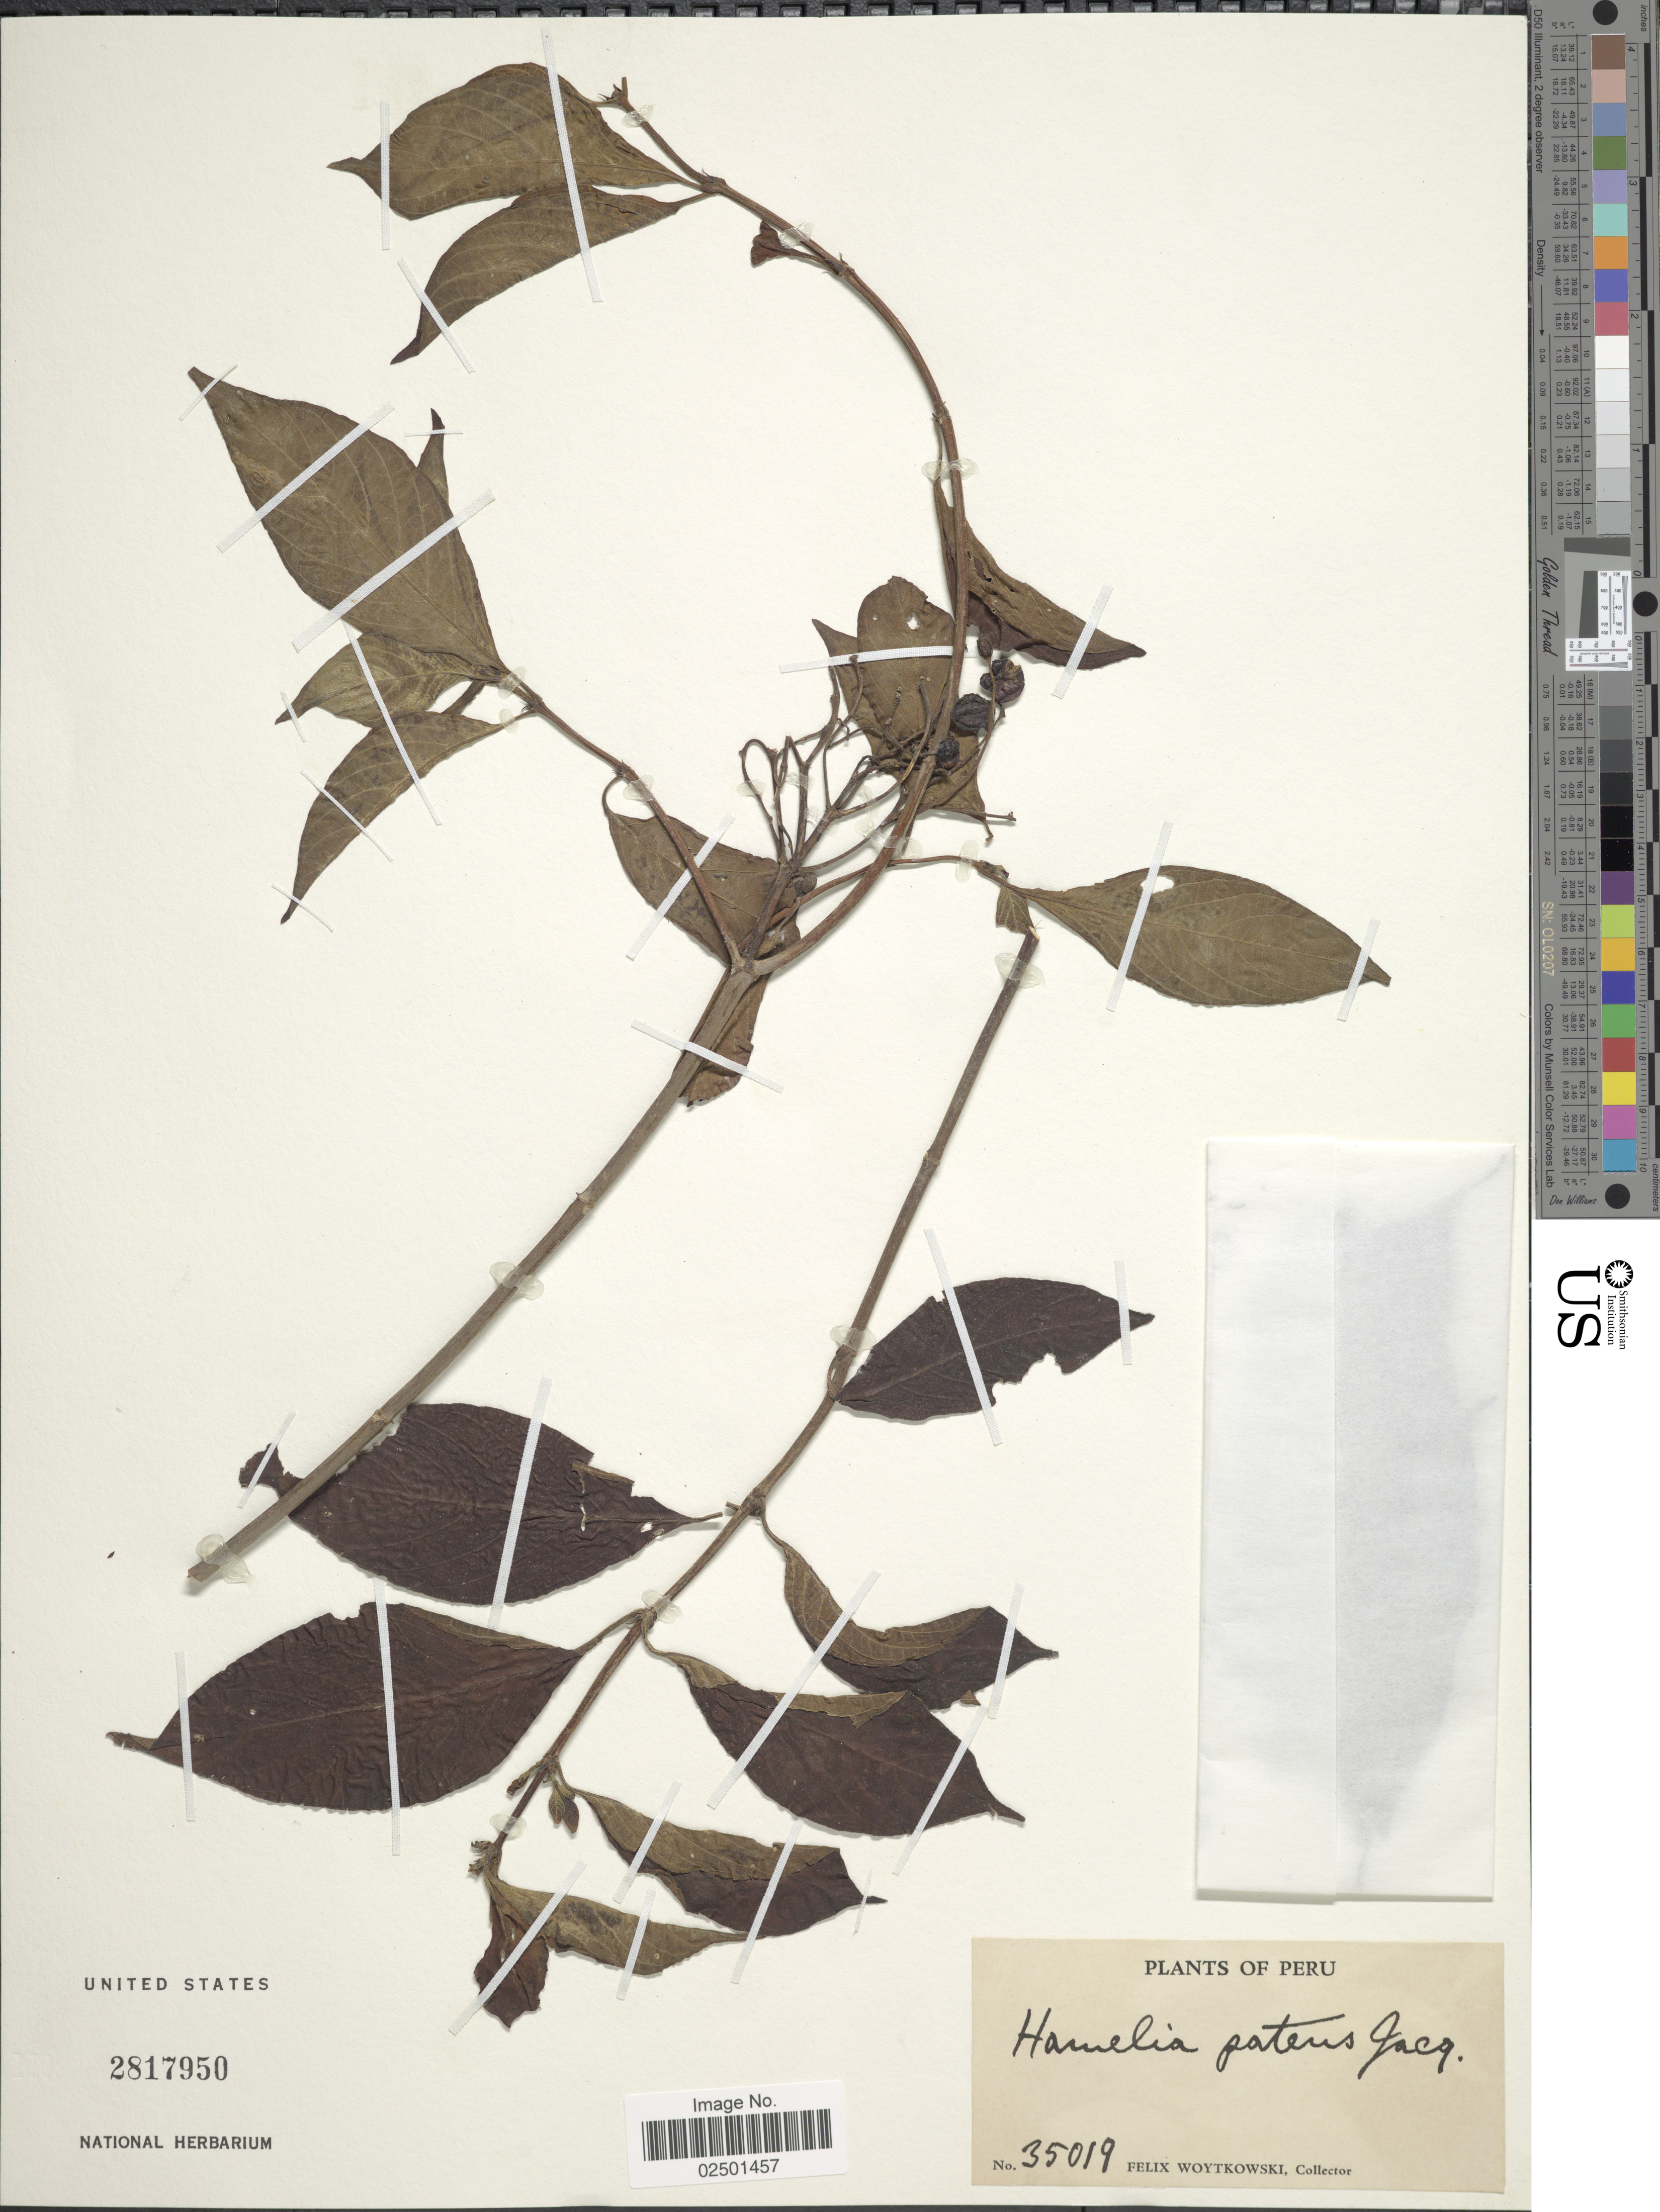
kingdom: Plantae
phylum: Tracheophyta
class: Magnoliopsida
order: Gentianales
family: Rubiaceae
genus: Hamelia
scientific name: Hamelia patens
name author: Jacq.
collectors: F. Woytkowski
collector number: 35019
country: Peru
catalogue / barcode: US 2817950